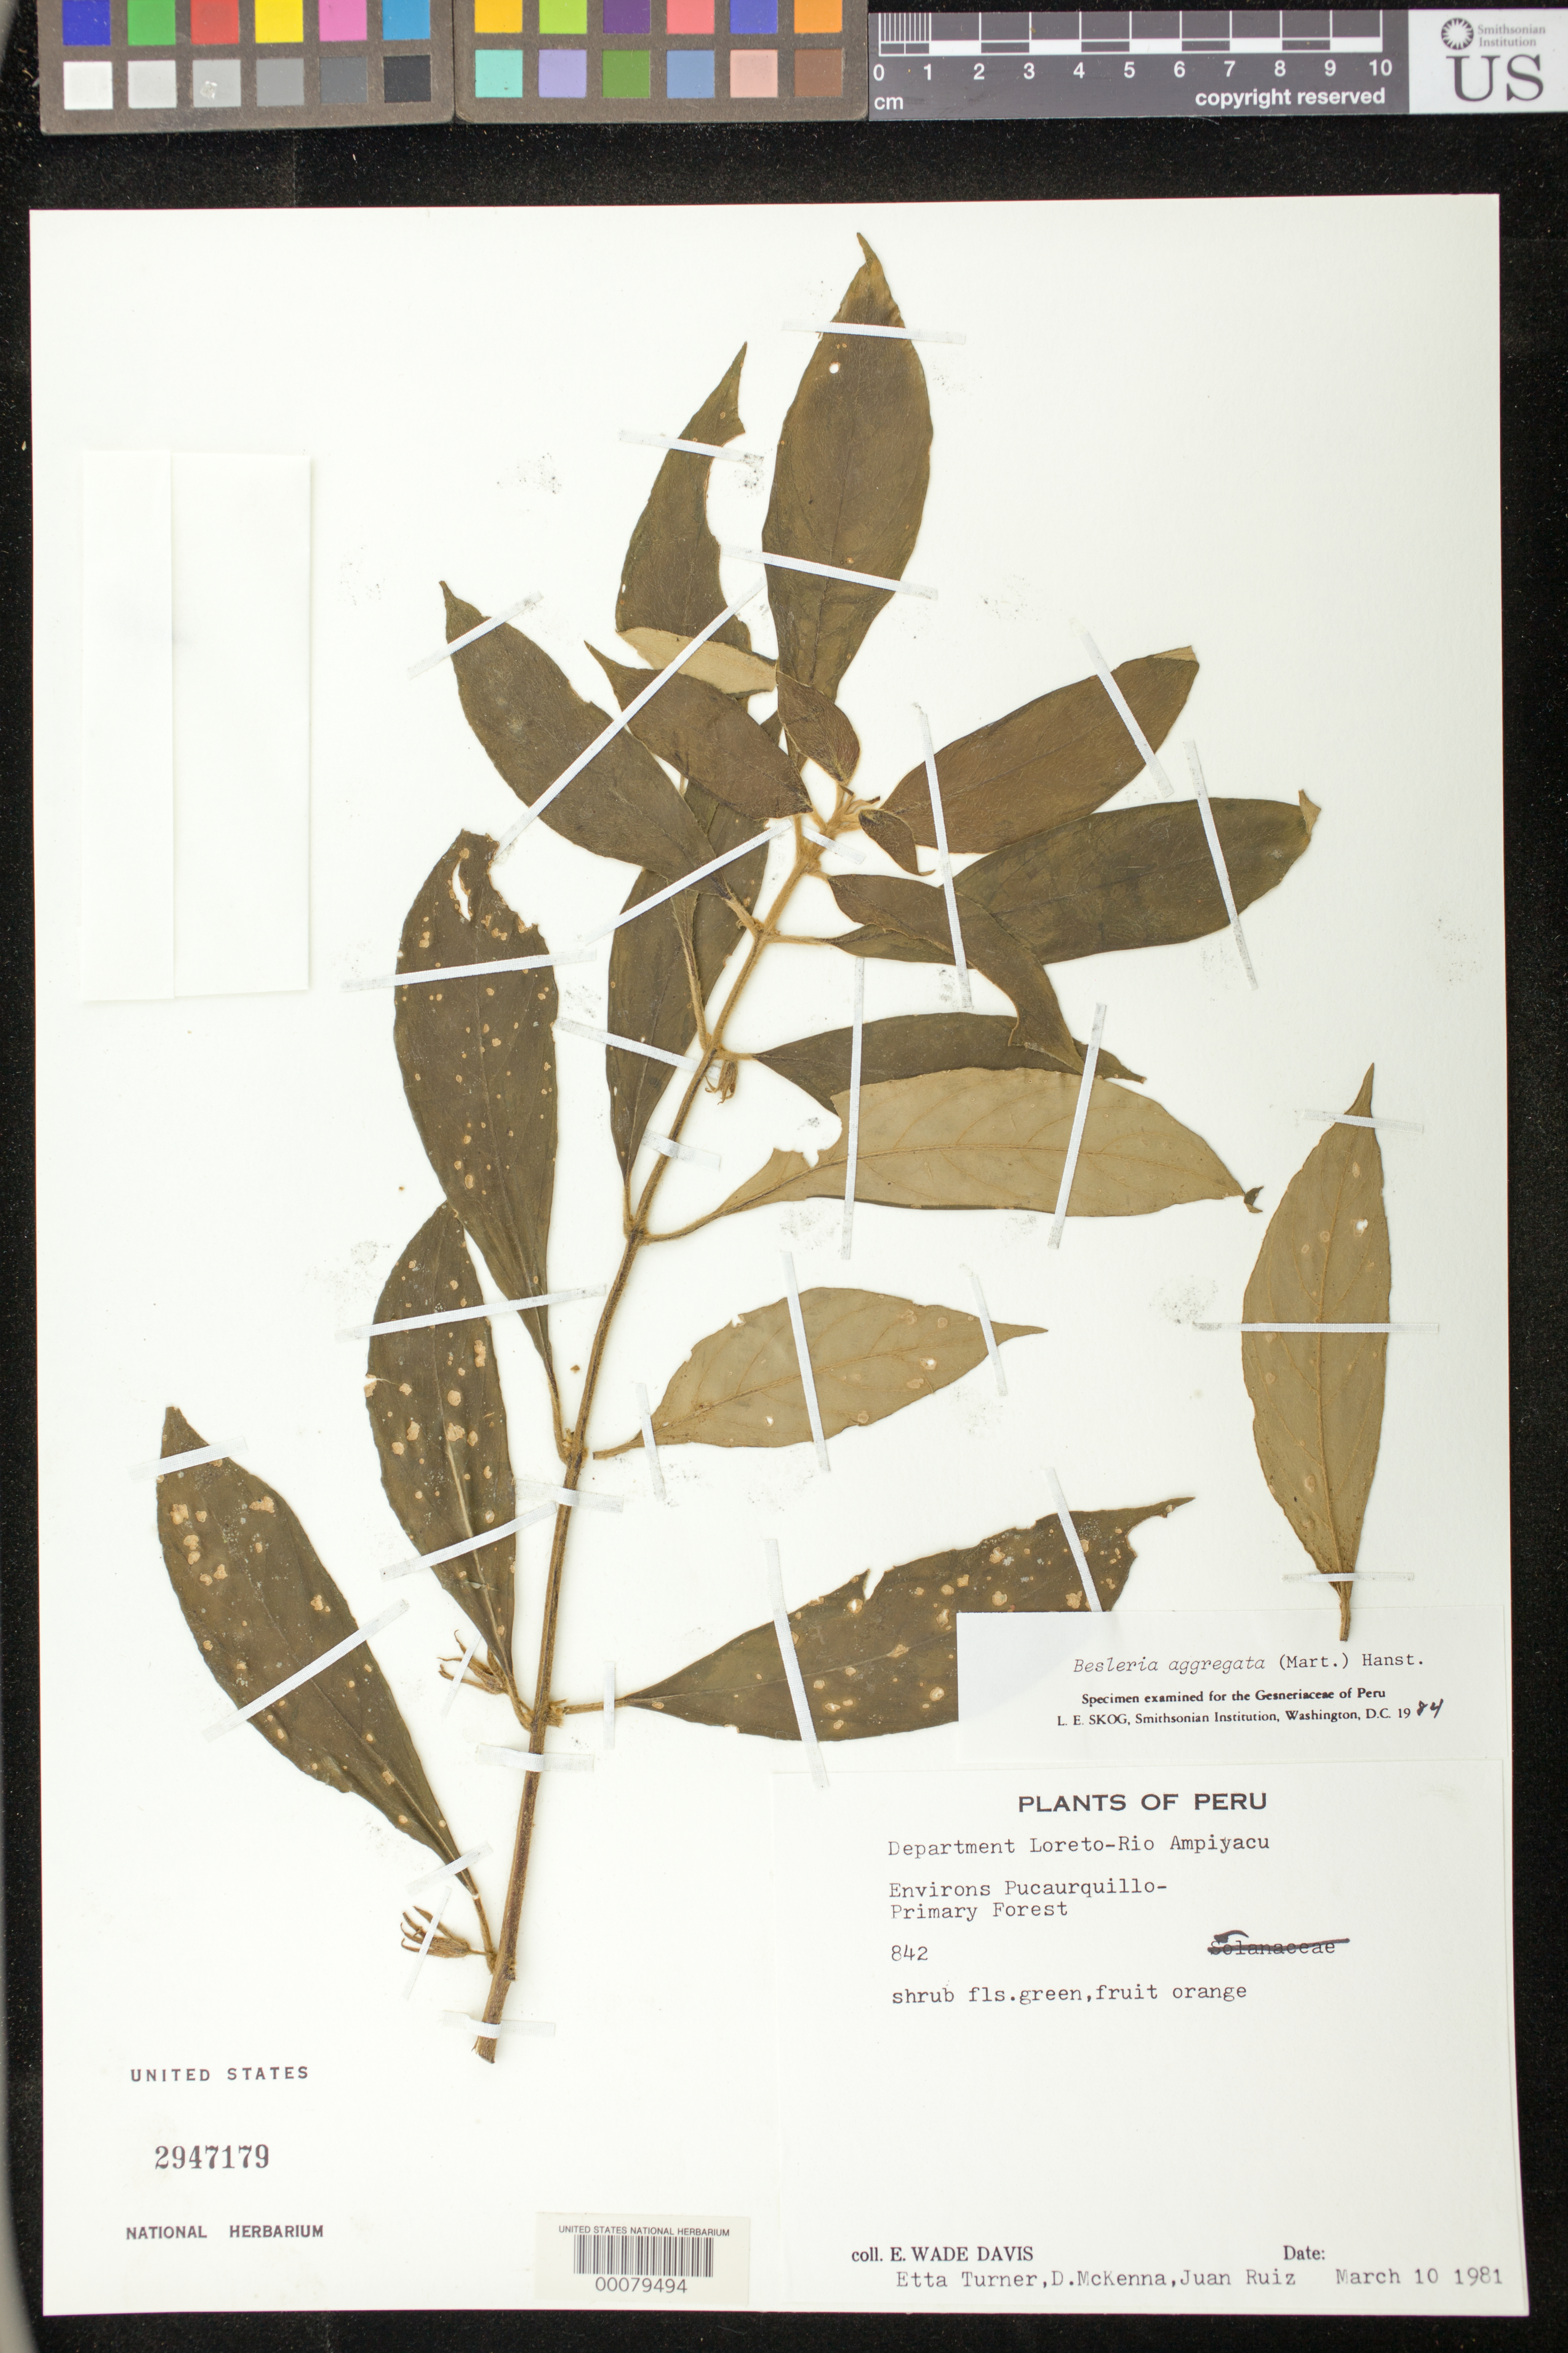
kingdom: Plantae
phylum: Tracheophyta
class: Magnoliopsida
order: Lamiales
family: Gesneriaceae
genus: Besleria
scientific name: Besleria sp.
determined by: Skog, Laurence E.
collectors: E. W. Davis, E. Turner, D. McKenna & J. Ruiz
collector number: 842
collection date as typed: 10 Mar 1981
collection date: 1981-03-10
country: Peru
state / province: Loreto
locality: Rio Ampiyacu, environs Pucaurquillo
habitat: Primary forest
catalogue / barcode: US 2947179